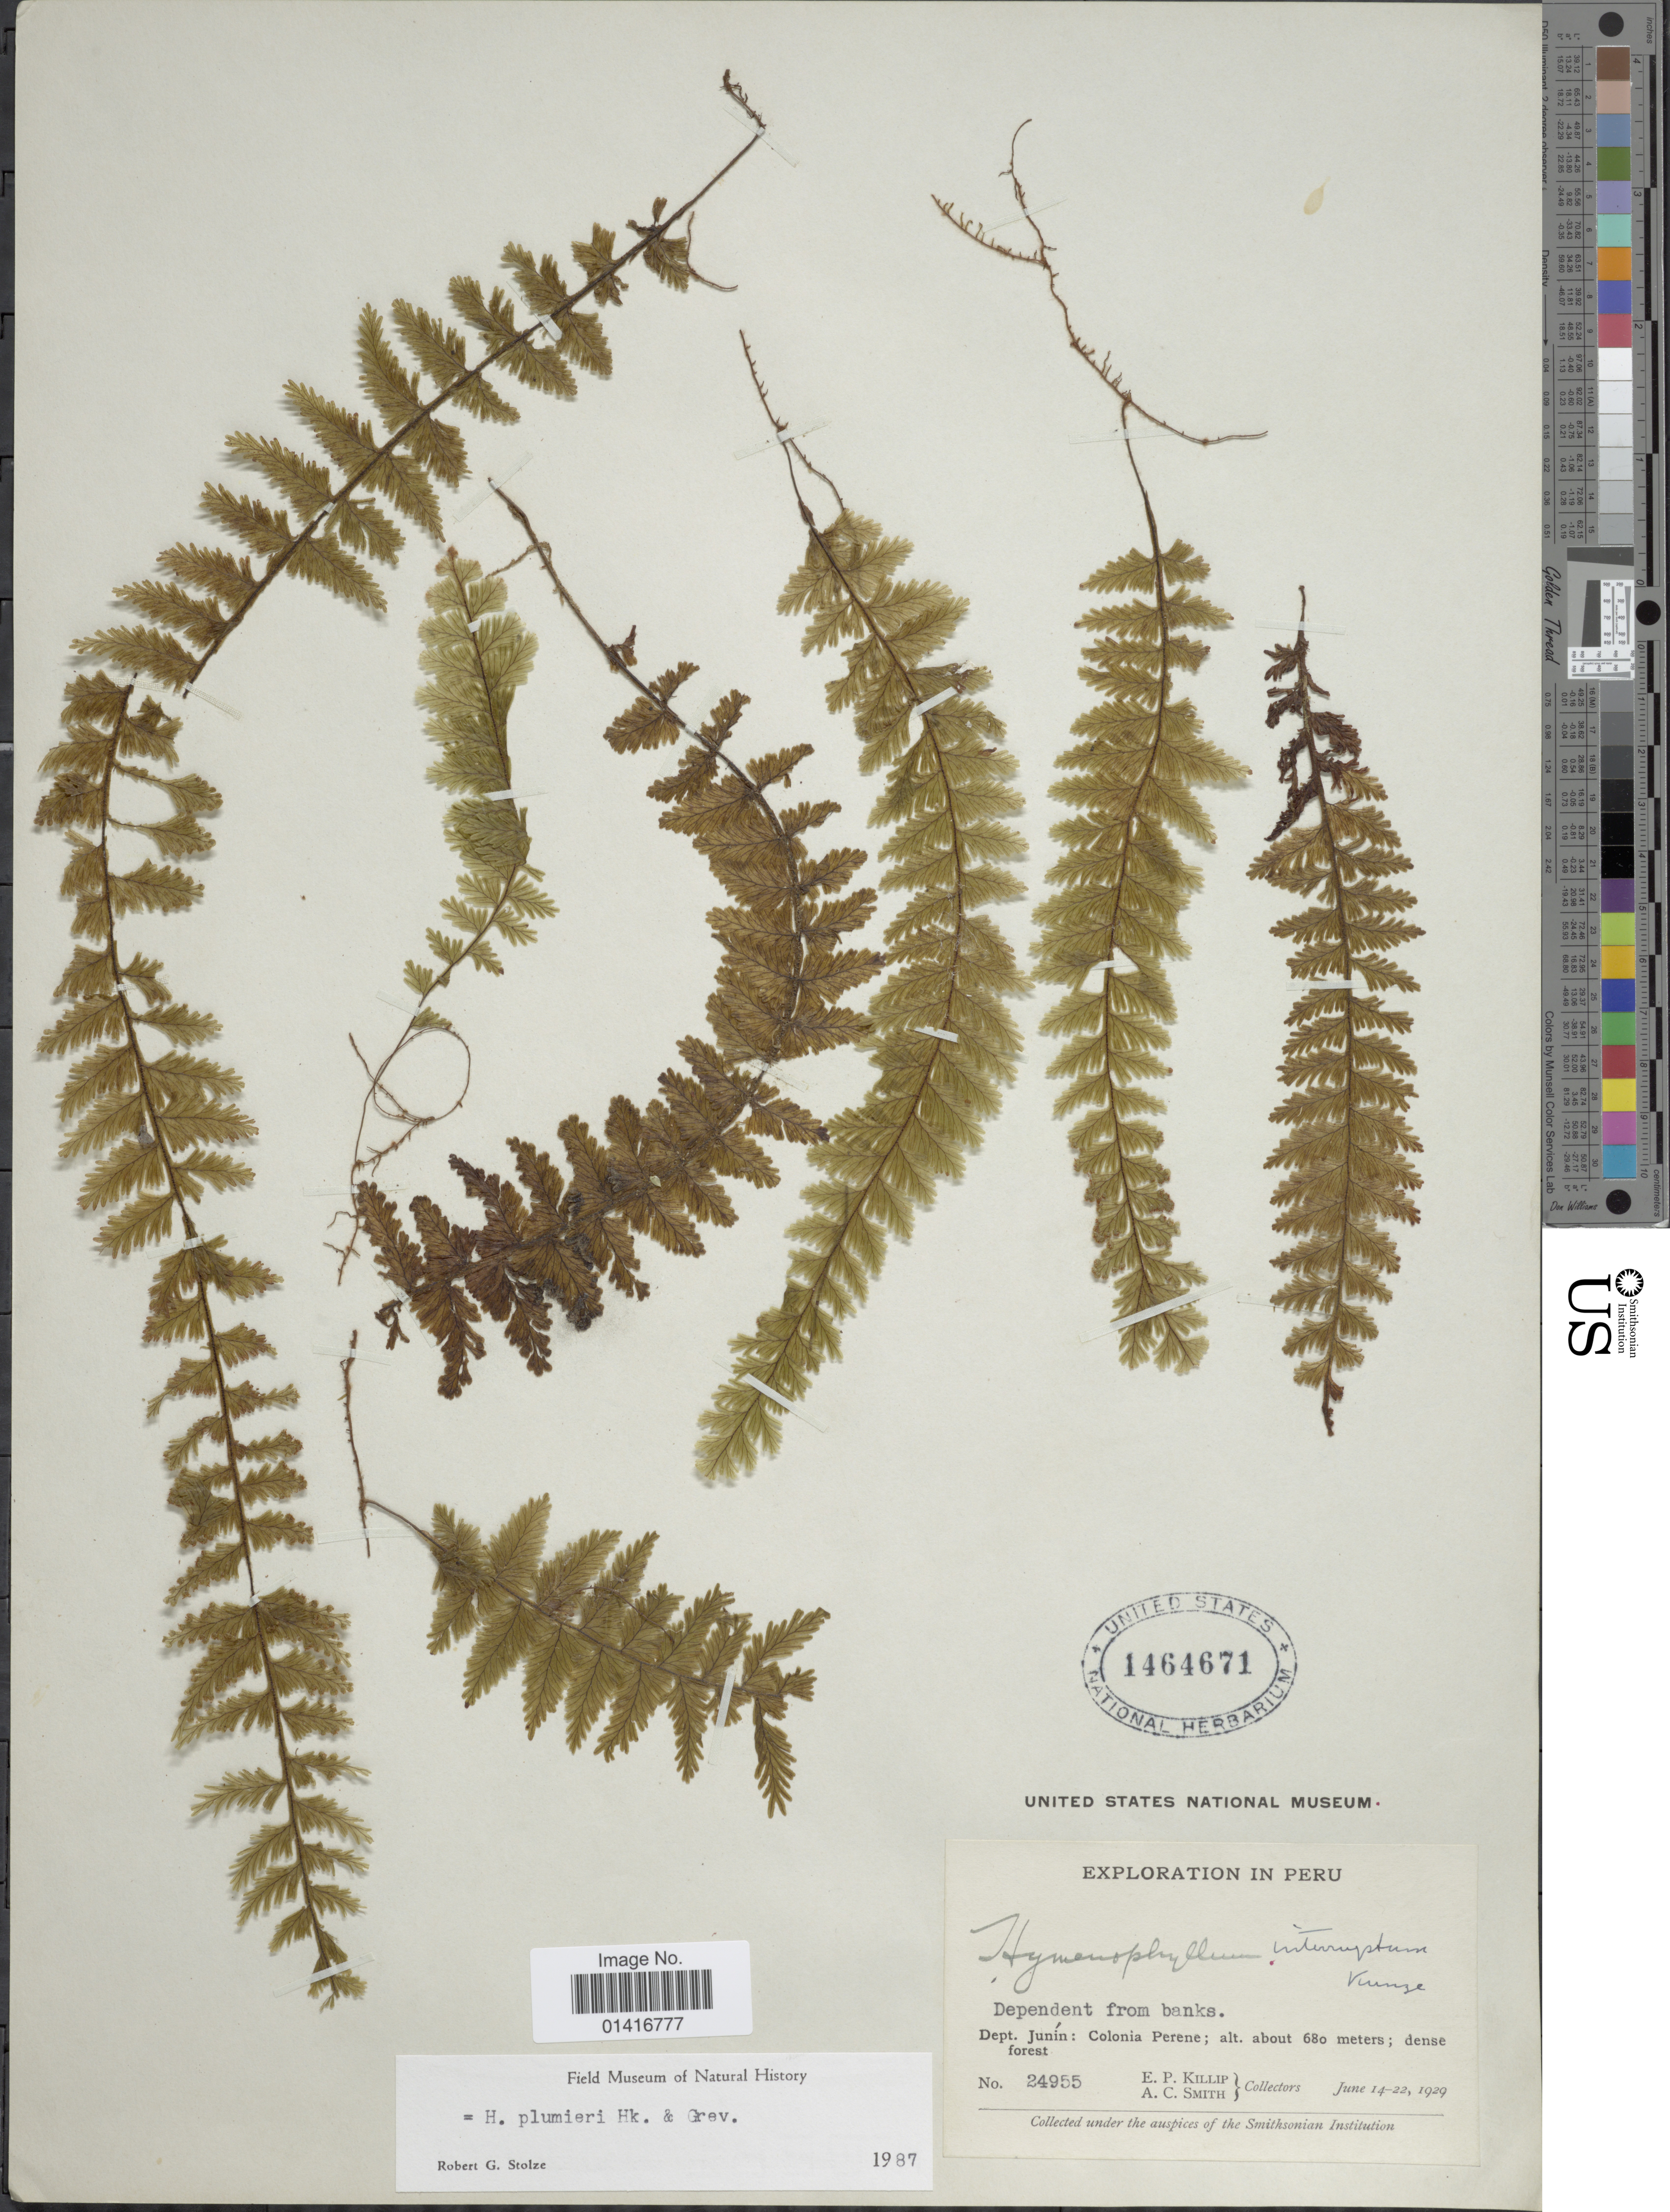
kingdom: Plantae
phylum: Tracheophyta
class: Polypodiopsida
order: Hymenophyllales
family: Hymenophyllaceae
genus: Hymenophyllum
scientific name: Hymenophyllum plumieri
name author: Hook. & Grev.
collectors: E. P. Killip & A. C. Smith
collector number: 24955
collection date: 1929-06-14/1929-06-22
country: Peru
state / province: Junín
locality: Dept. Junin: Colonia Perene; dense forest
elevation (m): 680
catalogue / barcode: US 1464671